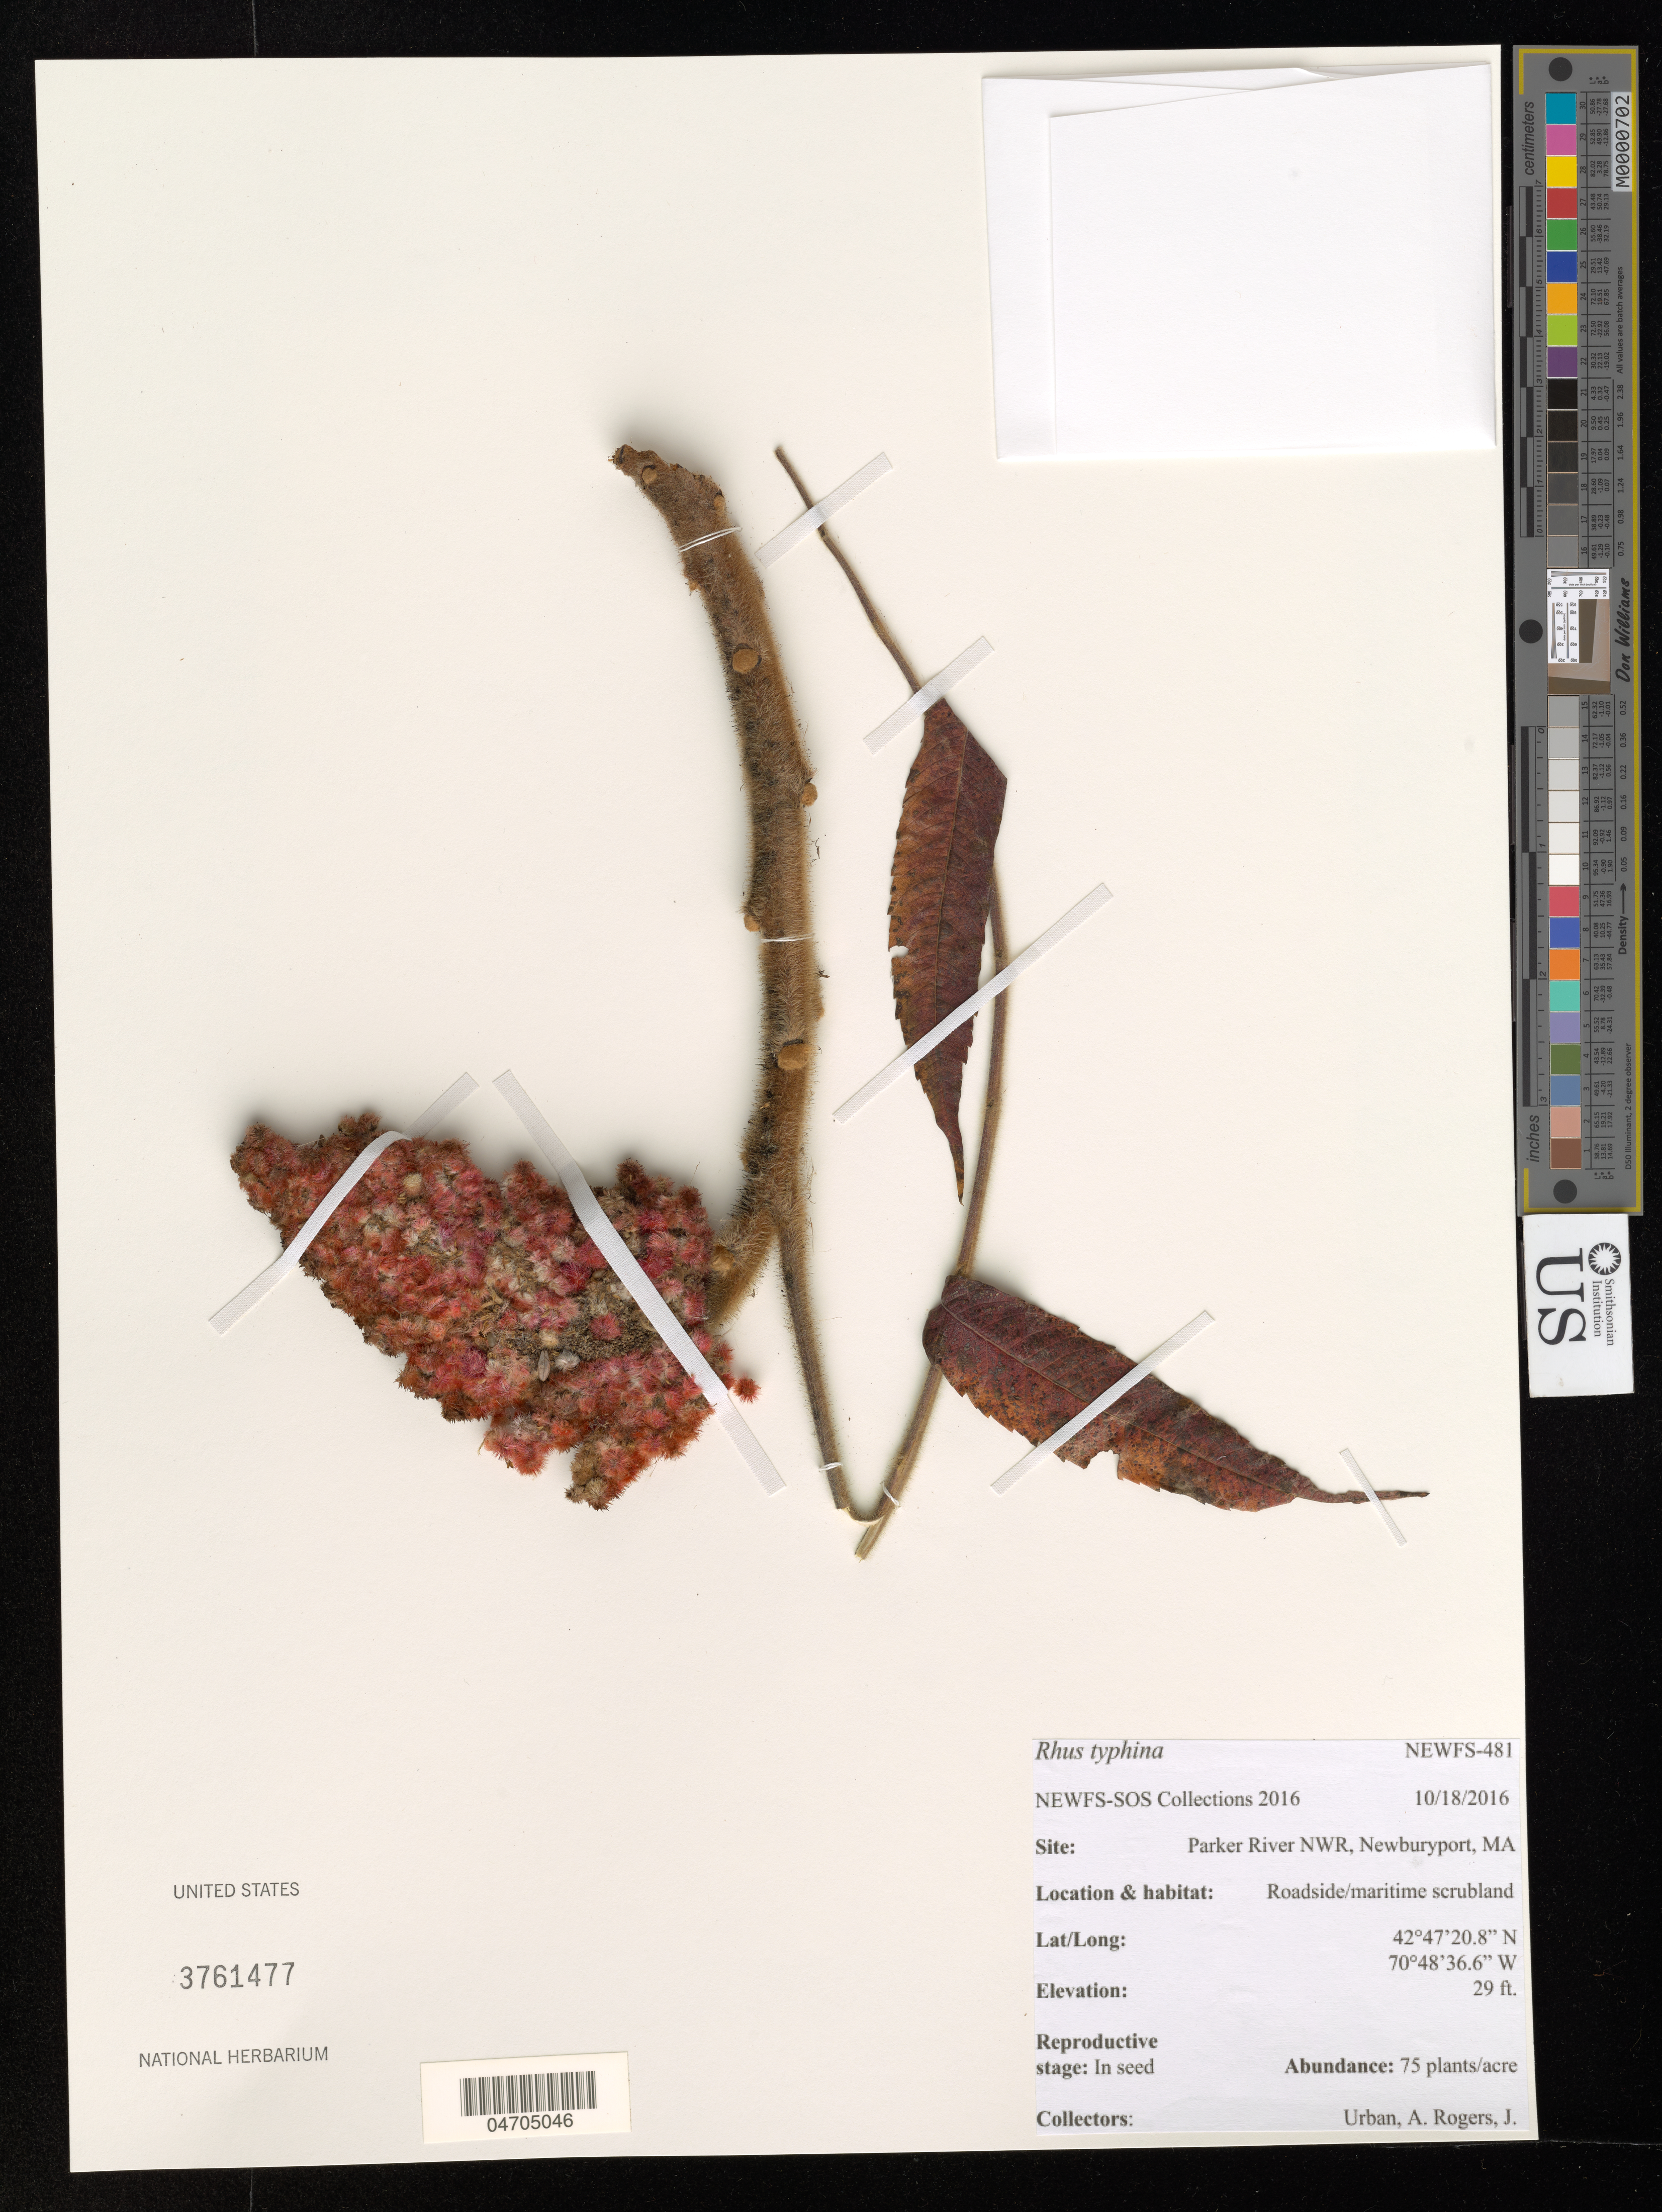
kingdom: Plantae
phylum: Tracheophyta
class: Magnoliopsida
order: Sapindales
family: Anacardiaceae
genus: Rhus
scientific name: Rhus typhina var. laciniata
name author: Alph. Wood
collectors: A. Urban & J. Rogers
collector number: NEWFS-481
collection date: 2016-10-18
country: United States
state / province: Massachusetts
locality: Site: Parker River NWR, Newburyport.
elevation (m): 9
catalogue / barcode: US 3761477